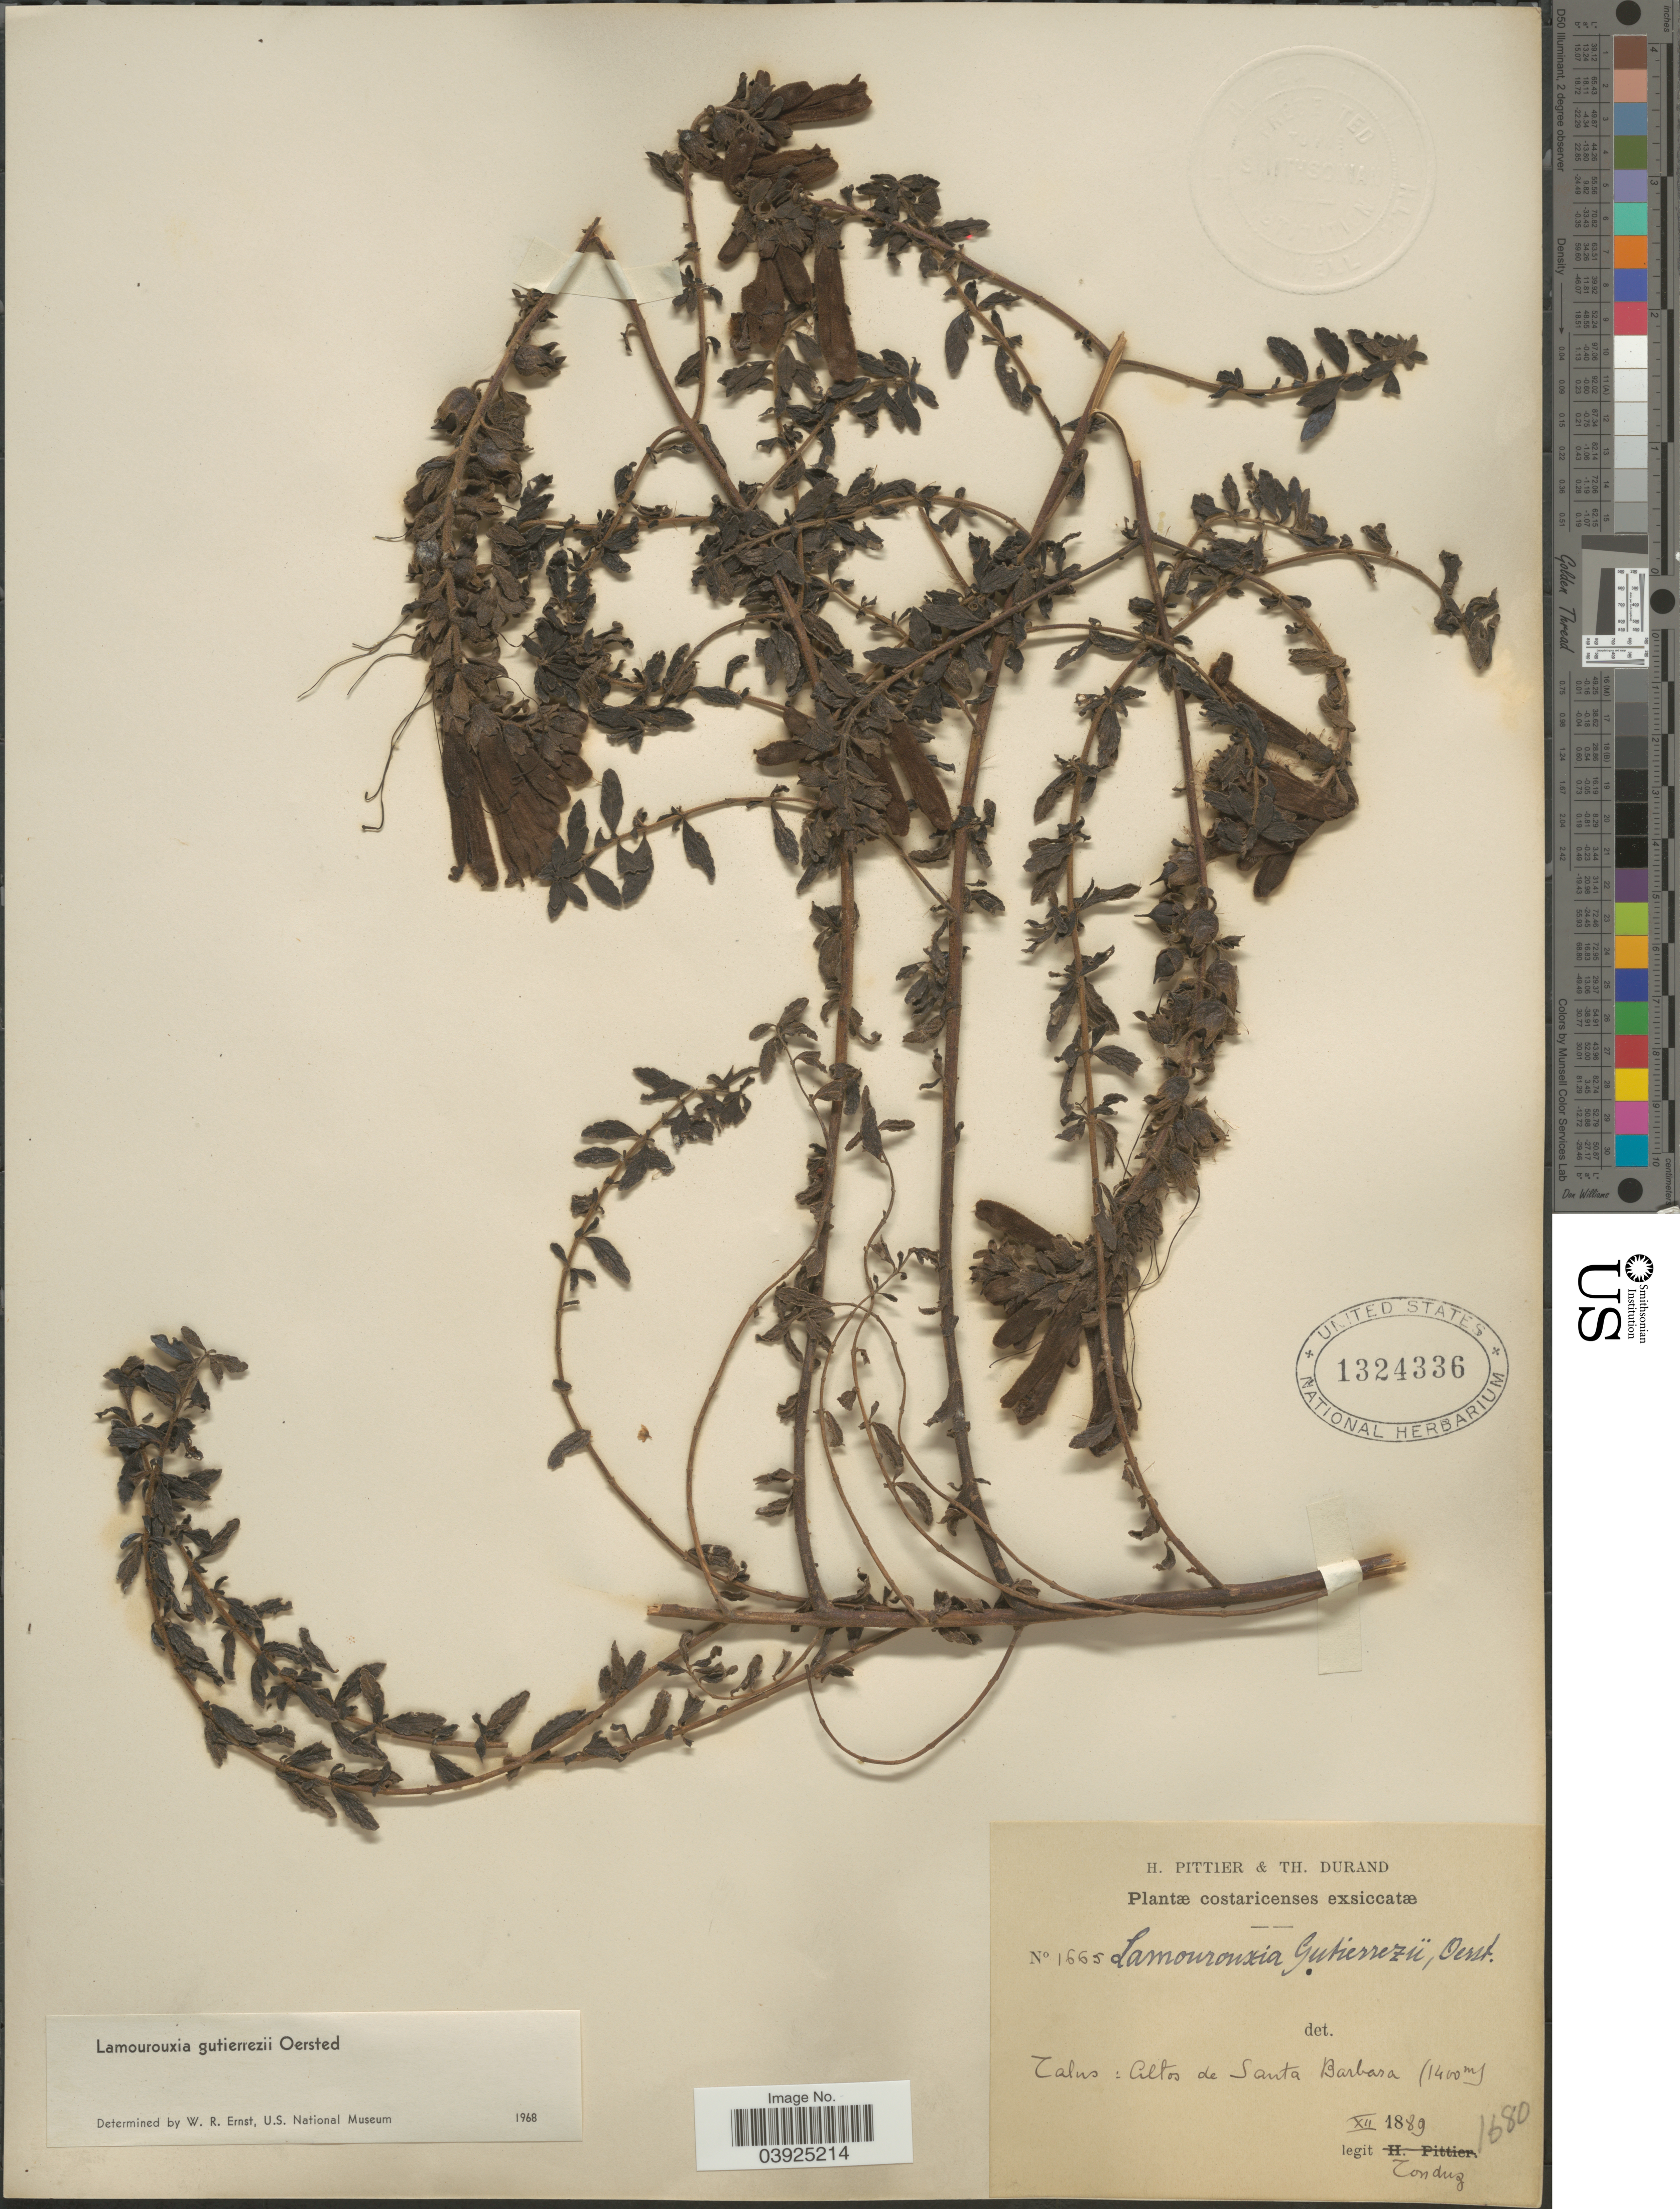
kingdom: Plantae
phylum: Tracheophyta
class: Magnoliopsida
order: Lamiales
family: Orobanchaceae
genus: Lamourouxia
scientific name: Lamourouxia gutierrezii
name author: Oerst.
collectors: Tonduz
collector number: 1665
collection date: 1889-12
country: Costa Rica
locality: Talus: Altos de Santa Barbara.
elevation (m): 1400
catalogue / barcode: US 1324336